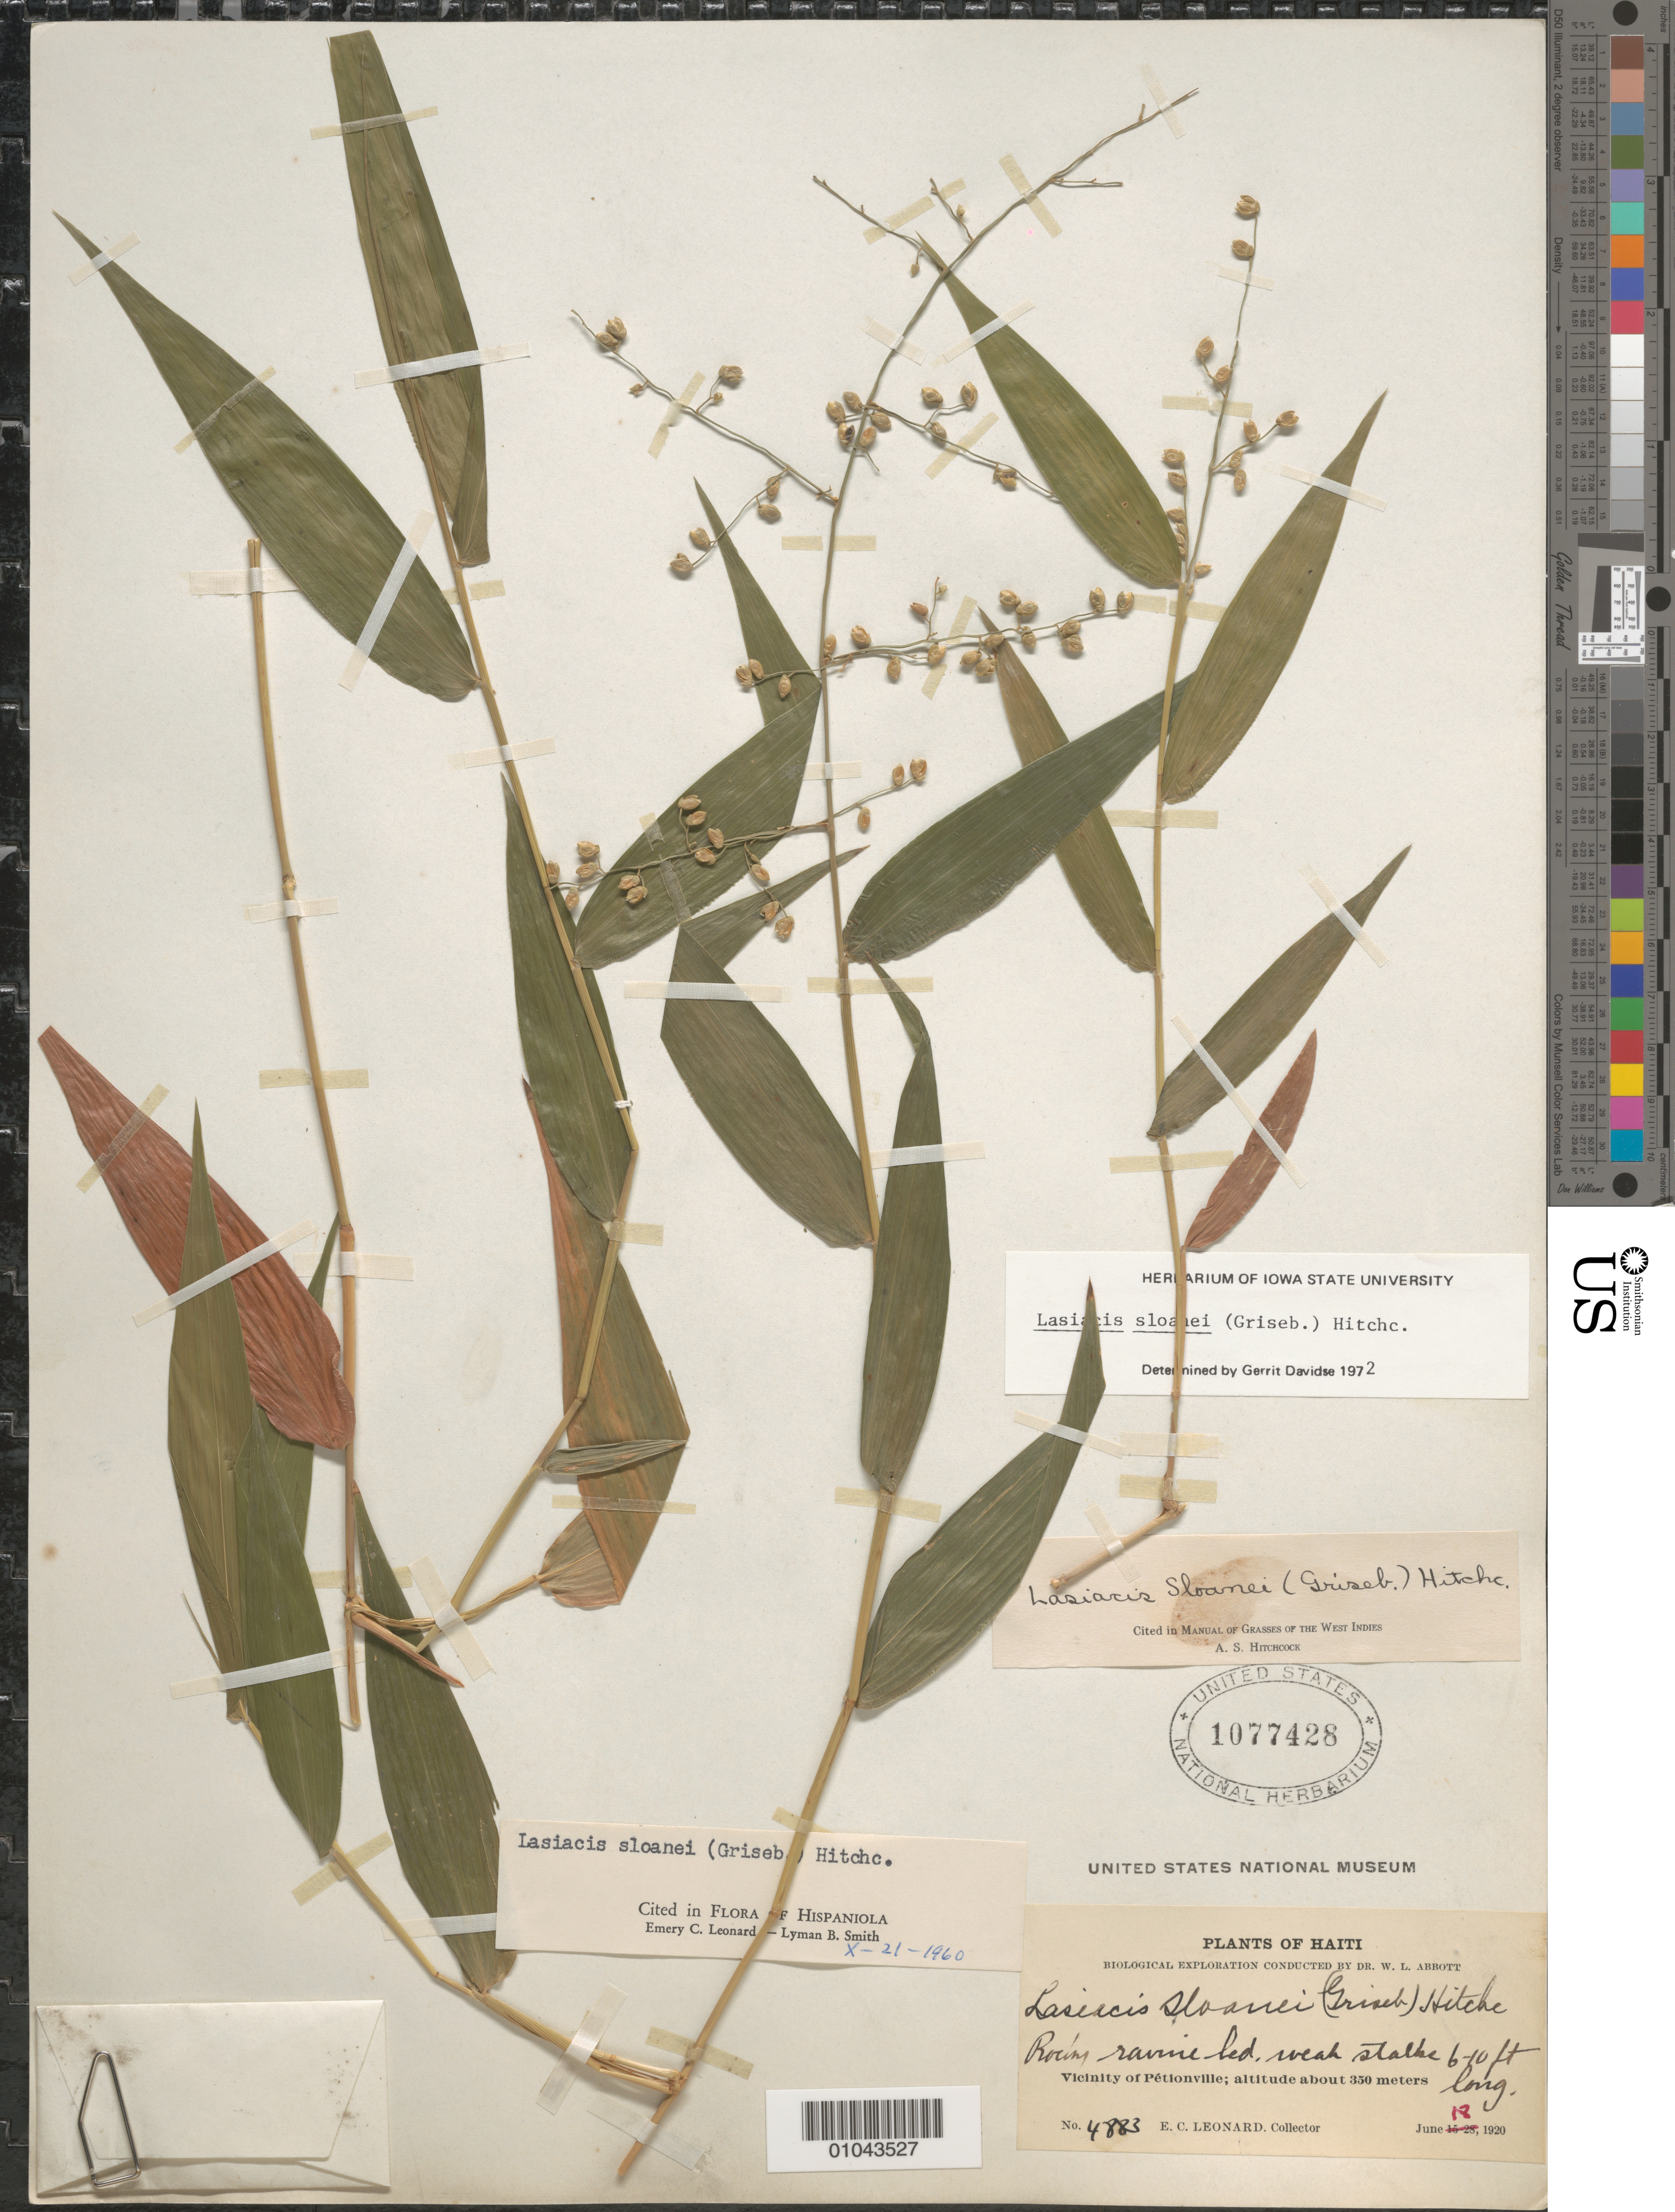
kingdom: Plantae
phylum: Tracheophyta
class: Liliopsida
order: Poales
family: Poaceae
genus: Lasiacis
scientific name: Lasiacis sloanei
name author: (Griseb.) Hitchc.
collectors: E. C. Leonard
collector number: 4883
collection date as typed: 18 Jun 1920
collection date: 1920-06-18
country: Haiti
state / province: Óuest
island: Hispaniola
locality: Vicinity of Petionville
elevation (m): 350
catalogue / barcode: US 1077428